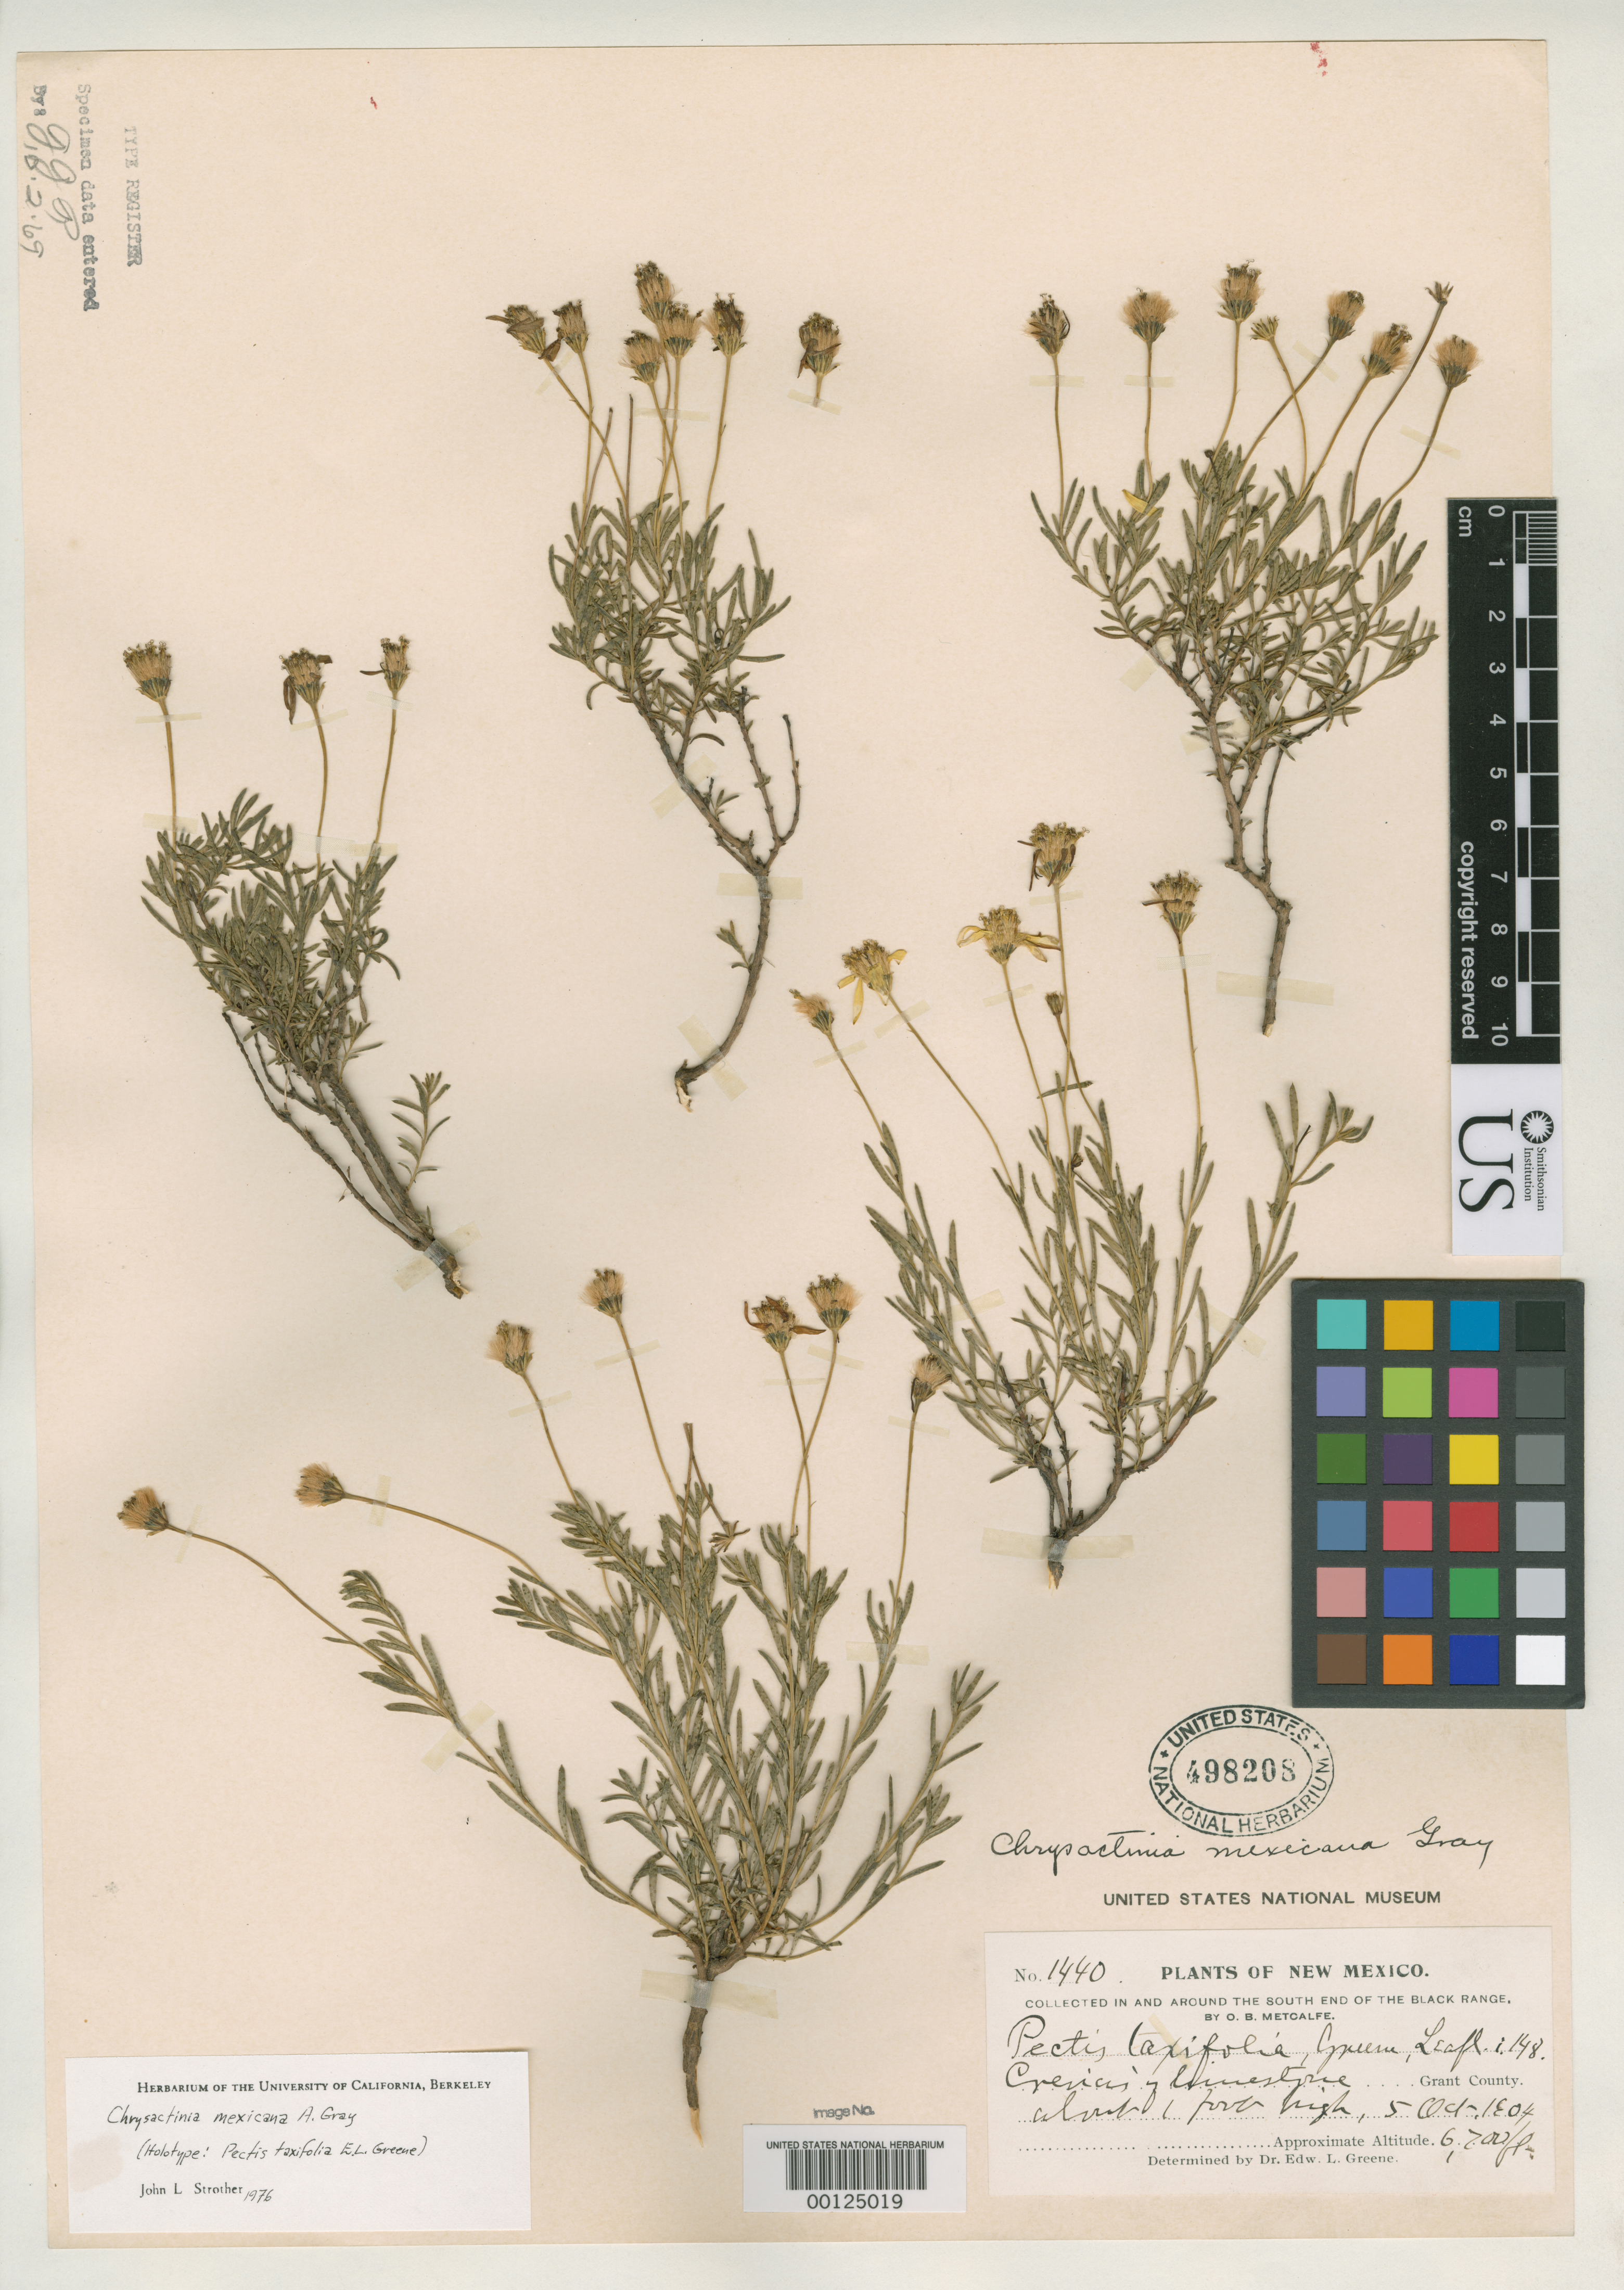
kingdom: Plantae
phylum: Tracheophyta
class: Magnoliopsida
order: Asterales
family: Asteraceae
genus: Pectis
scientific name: Pectis taxifolia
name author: Greene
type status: Isotype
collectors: O. B. Metcalfe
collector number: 1440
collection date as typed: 05 Oct 1904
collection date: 1904-10-05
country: United States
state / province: New Mexico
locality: Black Range.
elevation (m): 2042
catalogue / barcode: US 498208